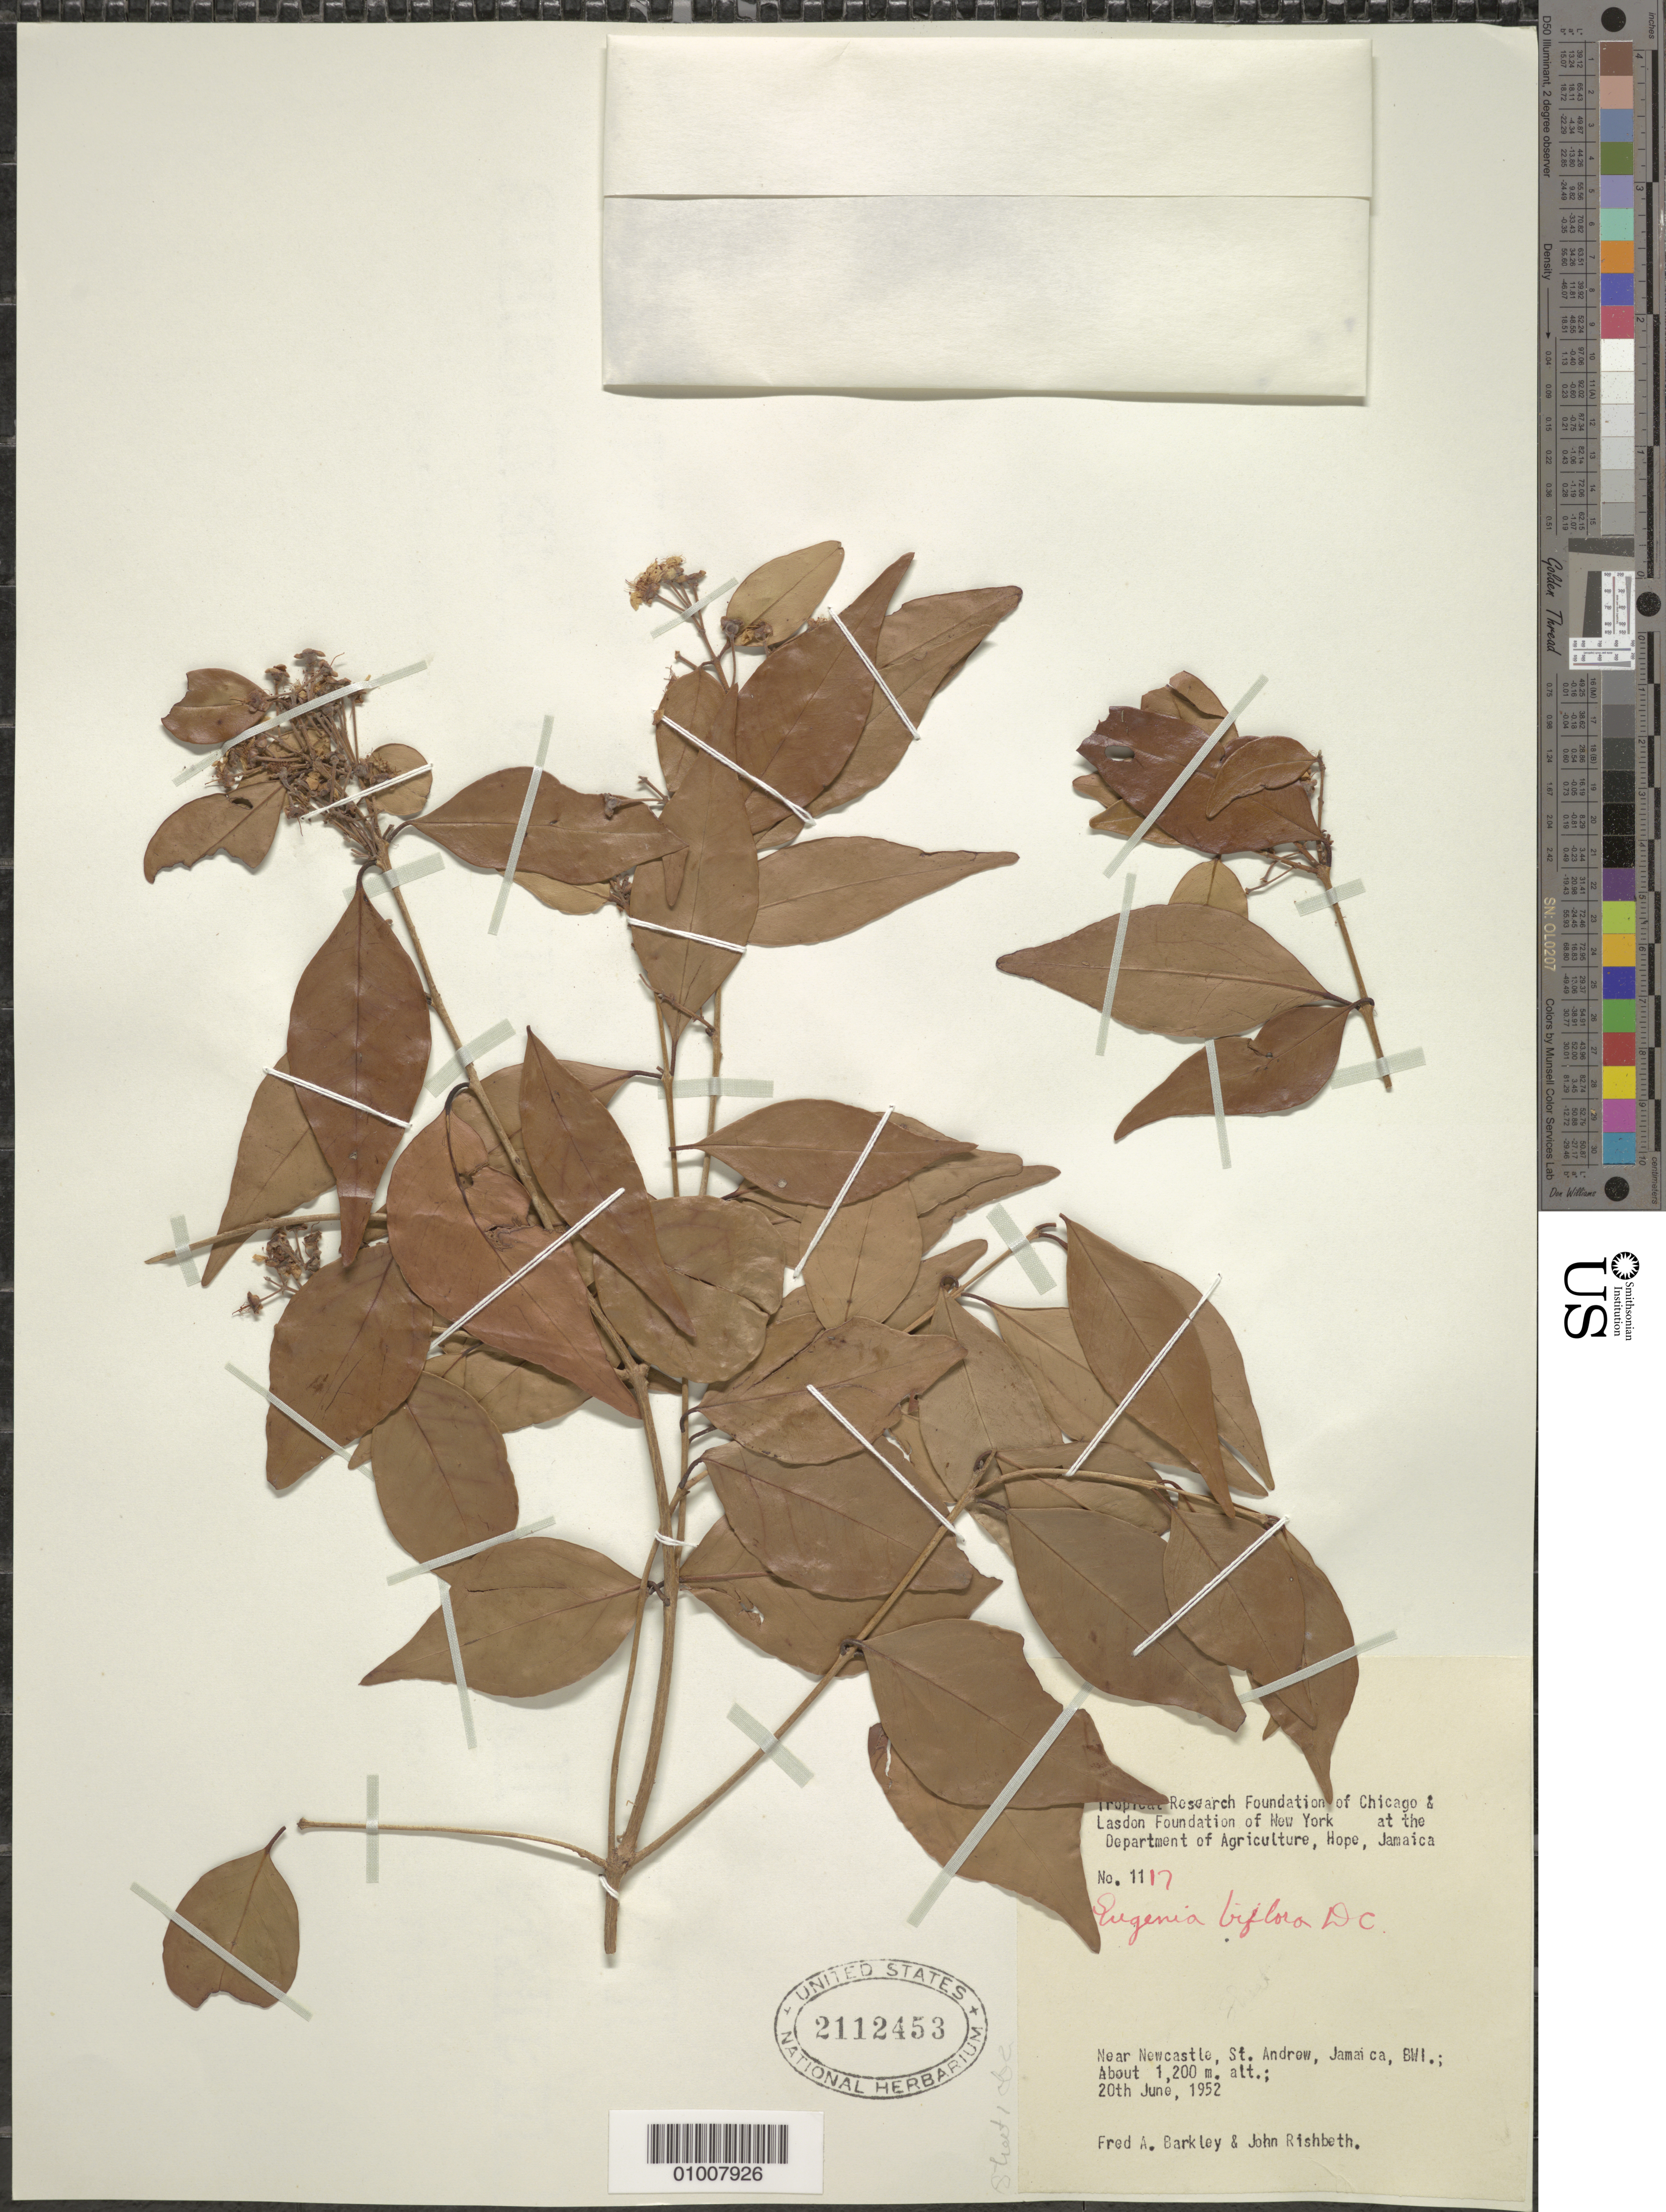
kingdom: Plantae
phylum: Tracheophyta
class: Magnoliopsida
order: Myrtales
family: Myrtaceae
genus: Eugenia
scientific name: Eugenia biflora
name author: (L.) DC.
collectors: F. A. Barkley & J. Rishbeth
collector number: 1117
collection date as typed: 20 Jun 1952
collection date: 1952-06-20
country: Jamaica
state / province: Saint Andrew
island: Jamaica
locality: Near Newcastle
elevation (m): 1200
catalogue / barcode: US 2112453